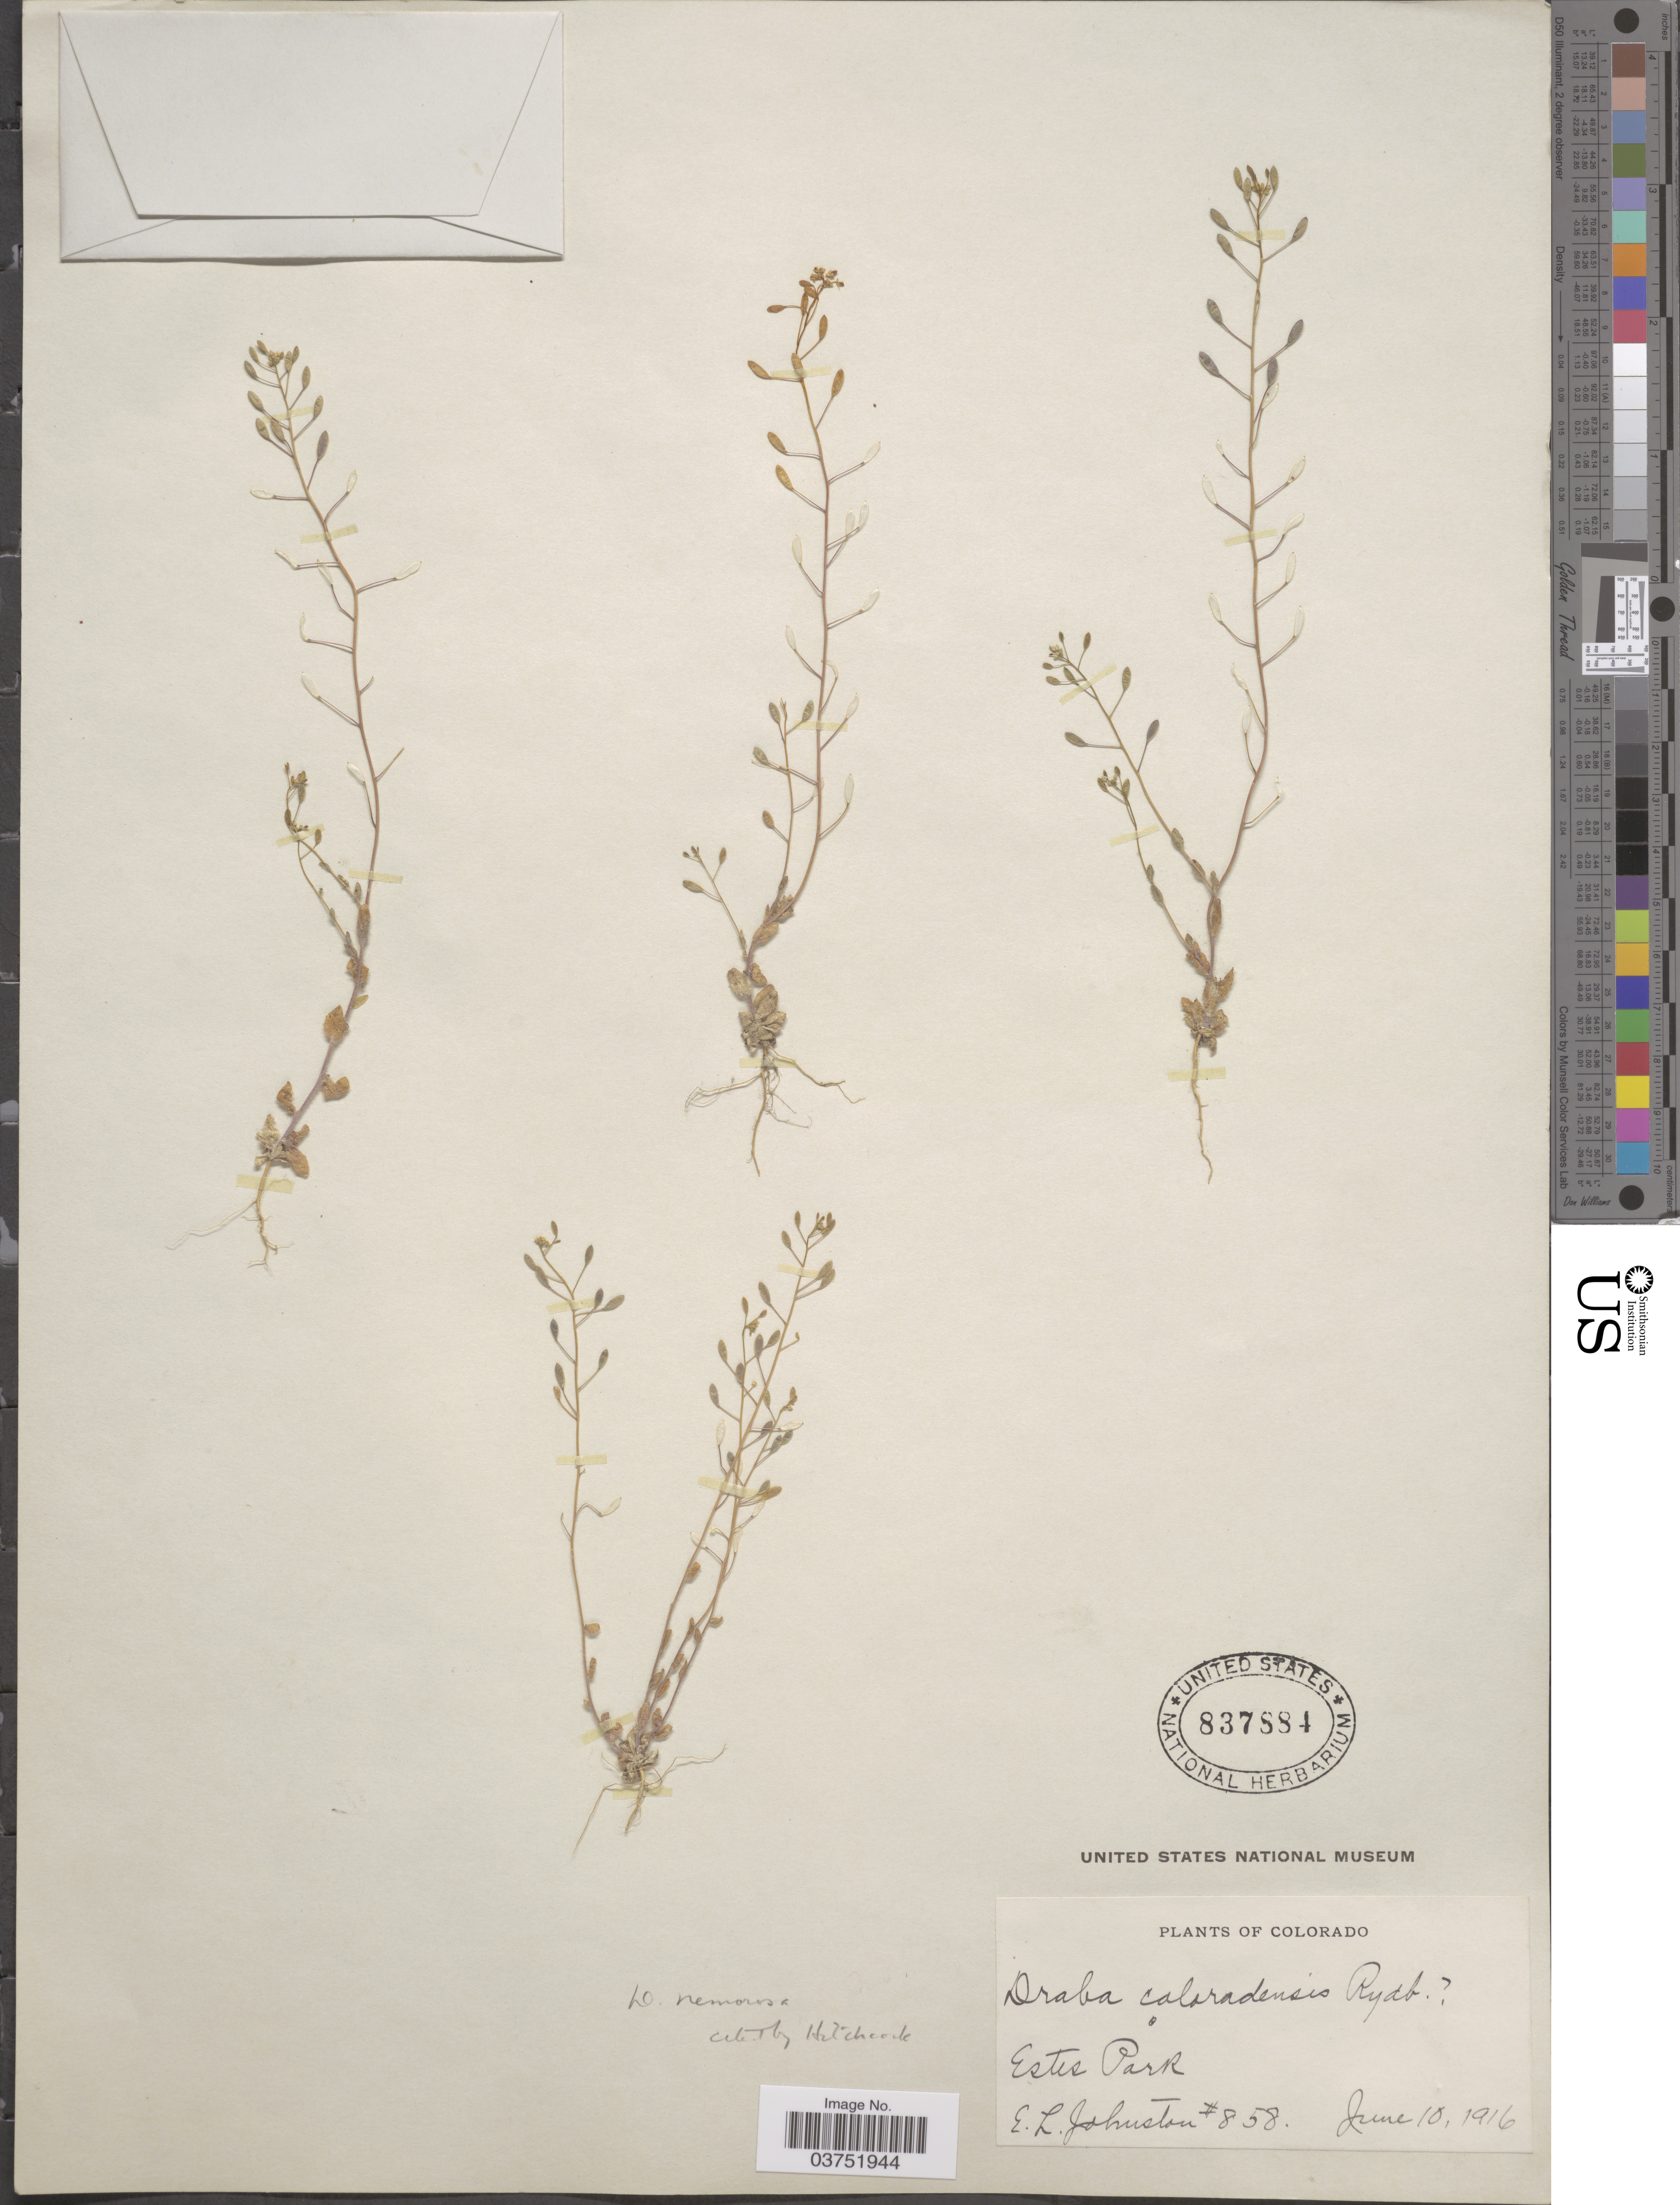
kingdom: Plantae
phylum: Tracheophyta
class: Magnoliopsida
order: Brassicales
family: Brassicaceae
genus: Draba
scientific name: Draba nemorosa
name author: L.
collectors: E. L. Johnston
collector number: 858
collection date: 1916-06-10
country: United States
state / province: Colorado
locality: Estes Park.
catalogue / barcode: US 837884